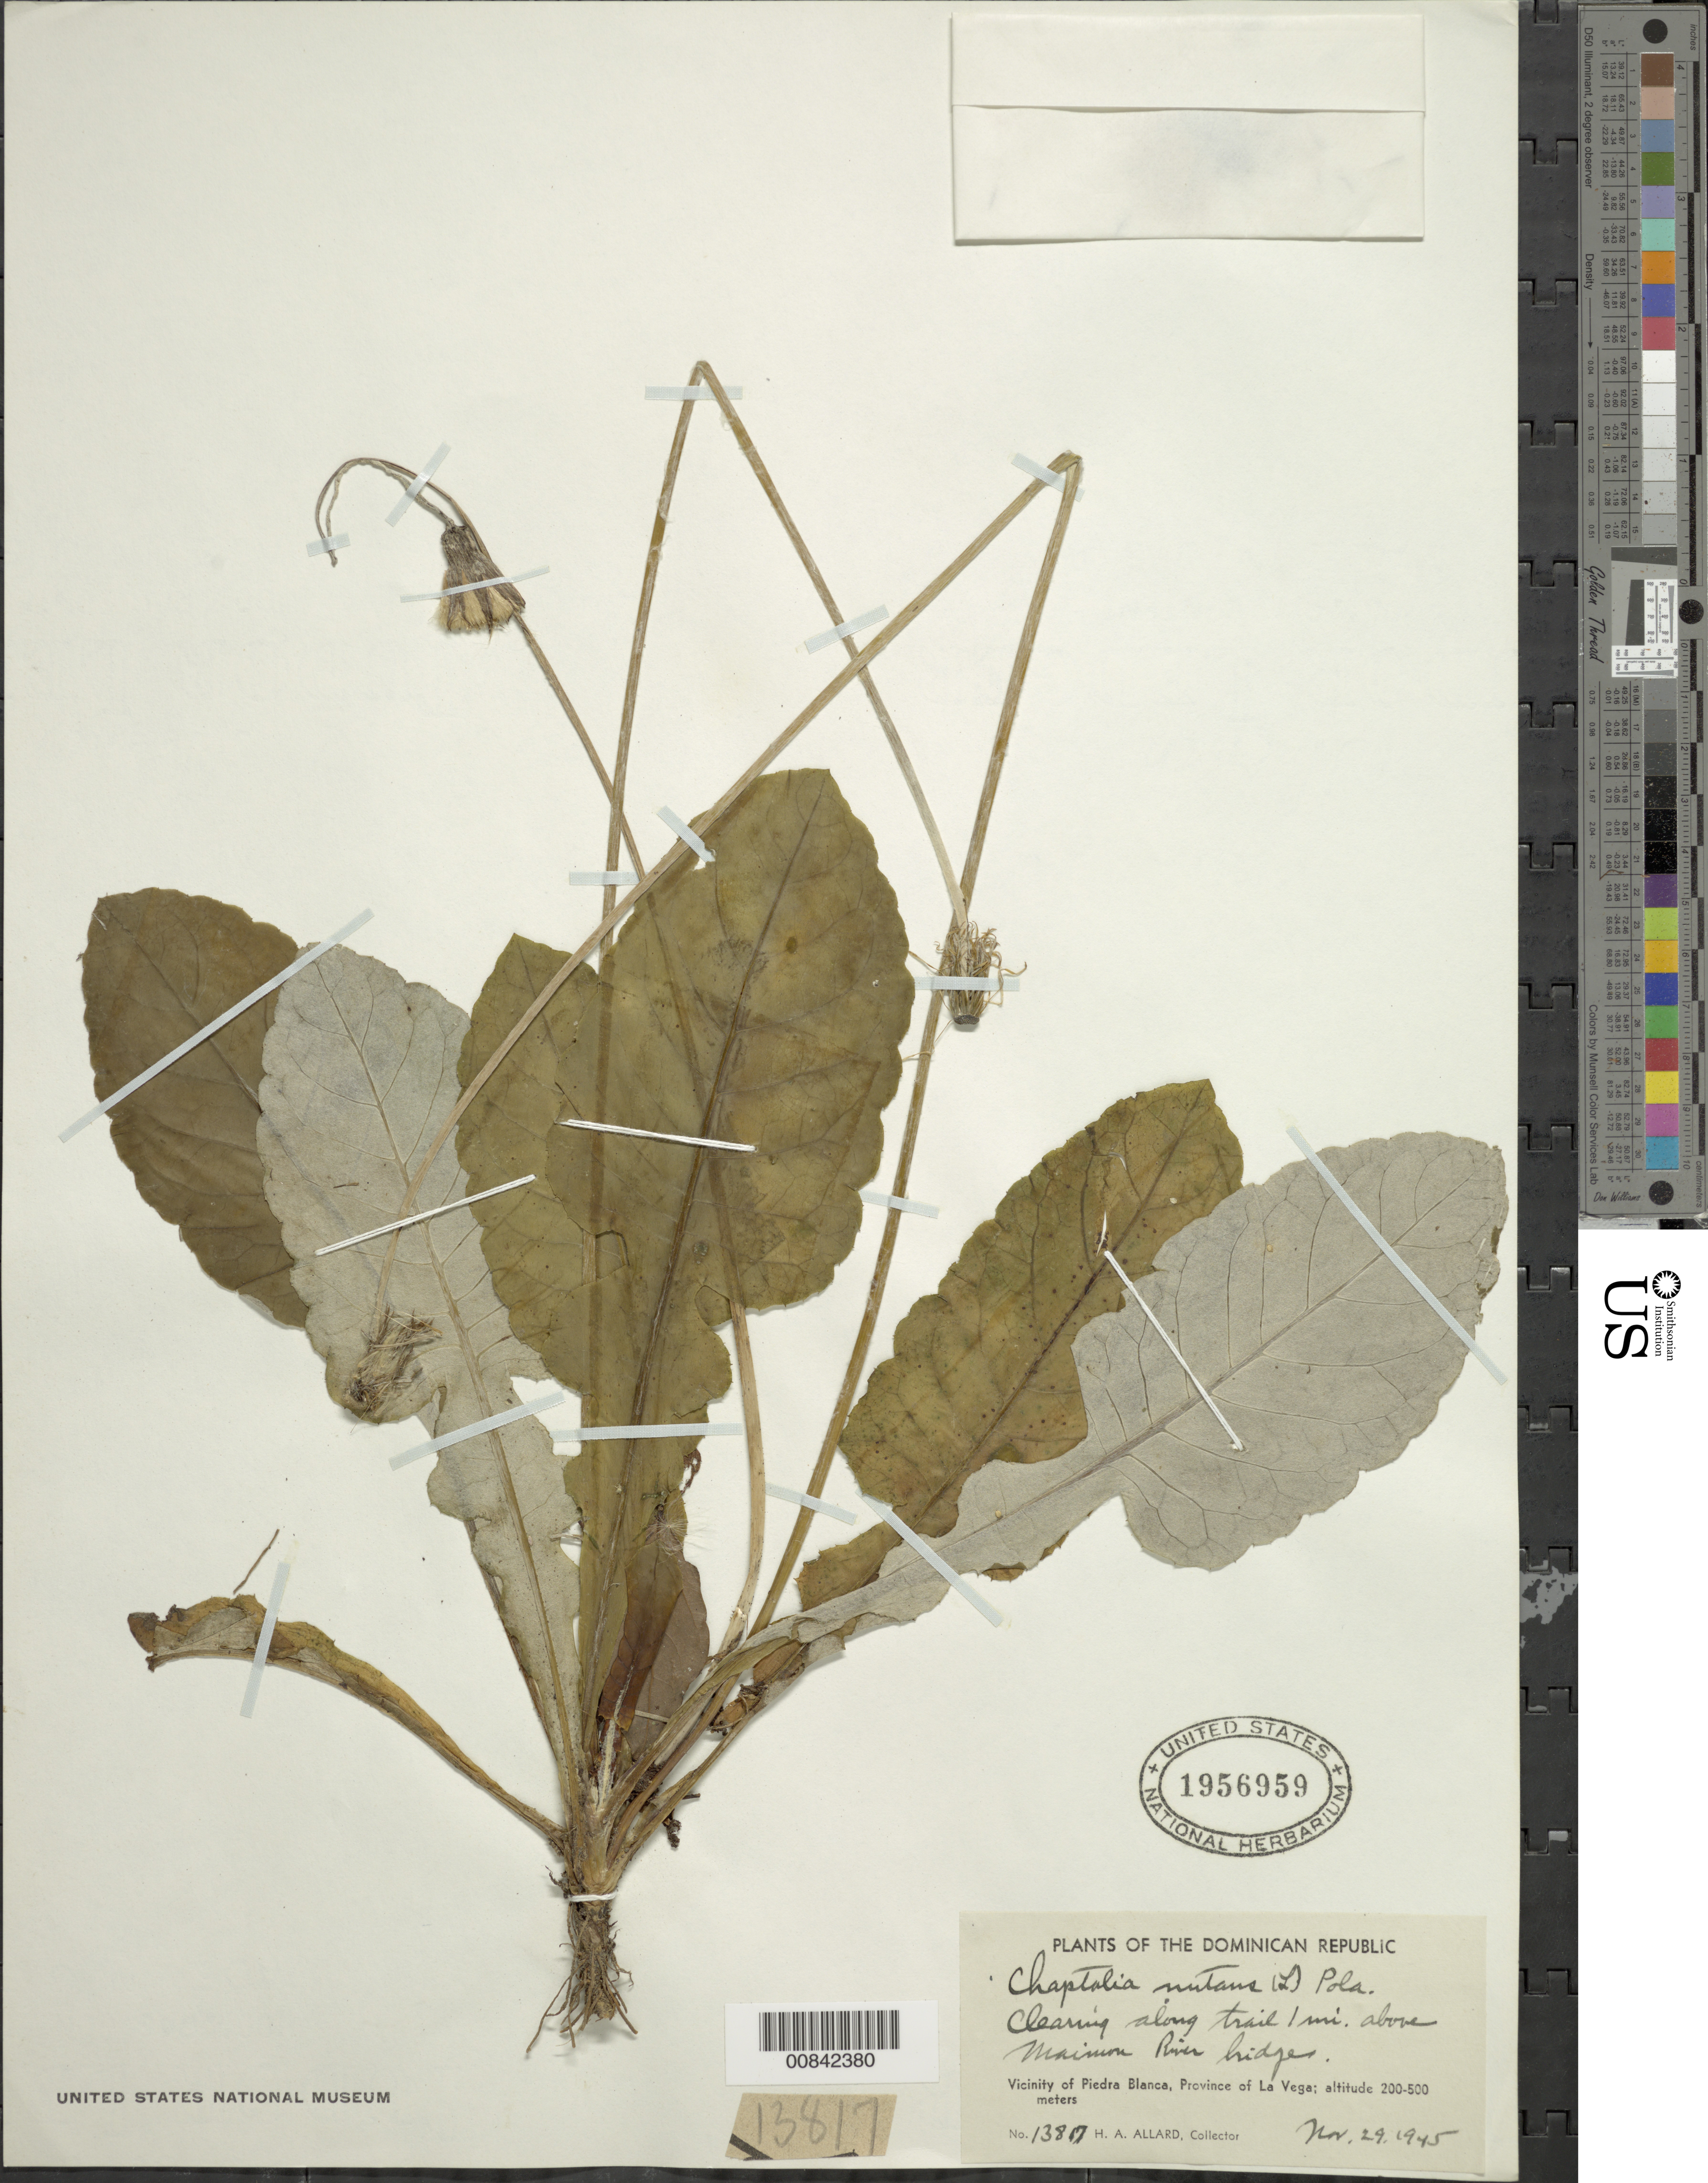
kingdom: Plantae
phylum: Tracheophyta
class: Magnoliopsida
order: Asterales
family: Asteraceae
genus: Chaptalia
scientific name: Chaptalia nutans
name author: (L.) Pol.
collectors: H. A. Allard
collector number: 13817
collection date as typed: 29 Nov 1945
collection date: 1945-11-29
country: Dominican Republic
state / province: La Vega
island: Hispaniola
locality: Vicinity of Piedra Blanca, along trail above Maimon River bridge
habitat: Clearing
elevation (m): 200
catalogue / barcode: US 1956959